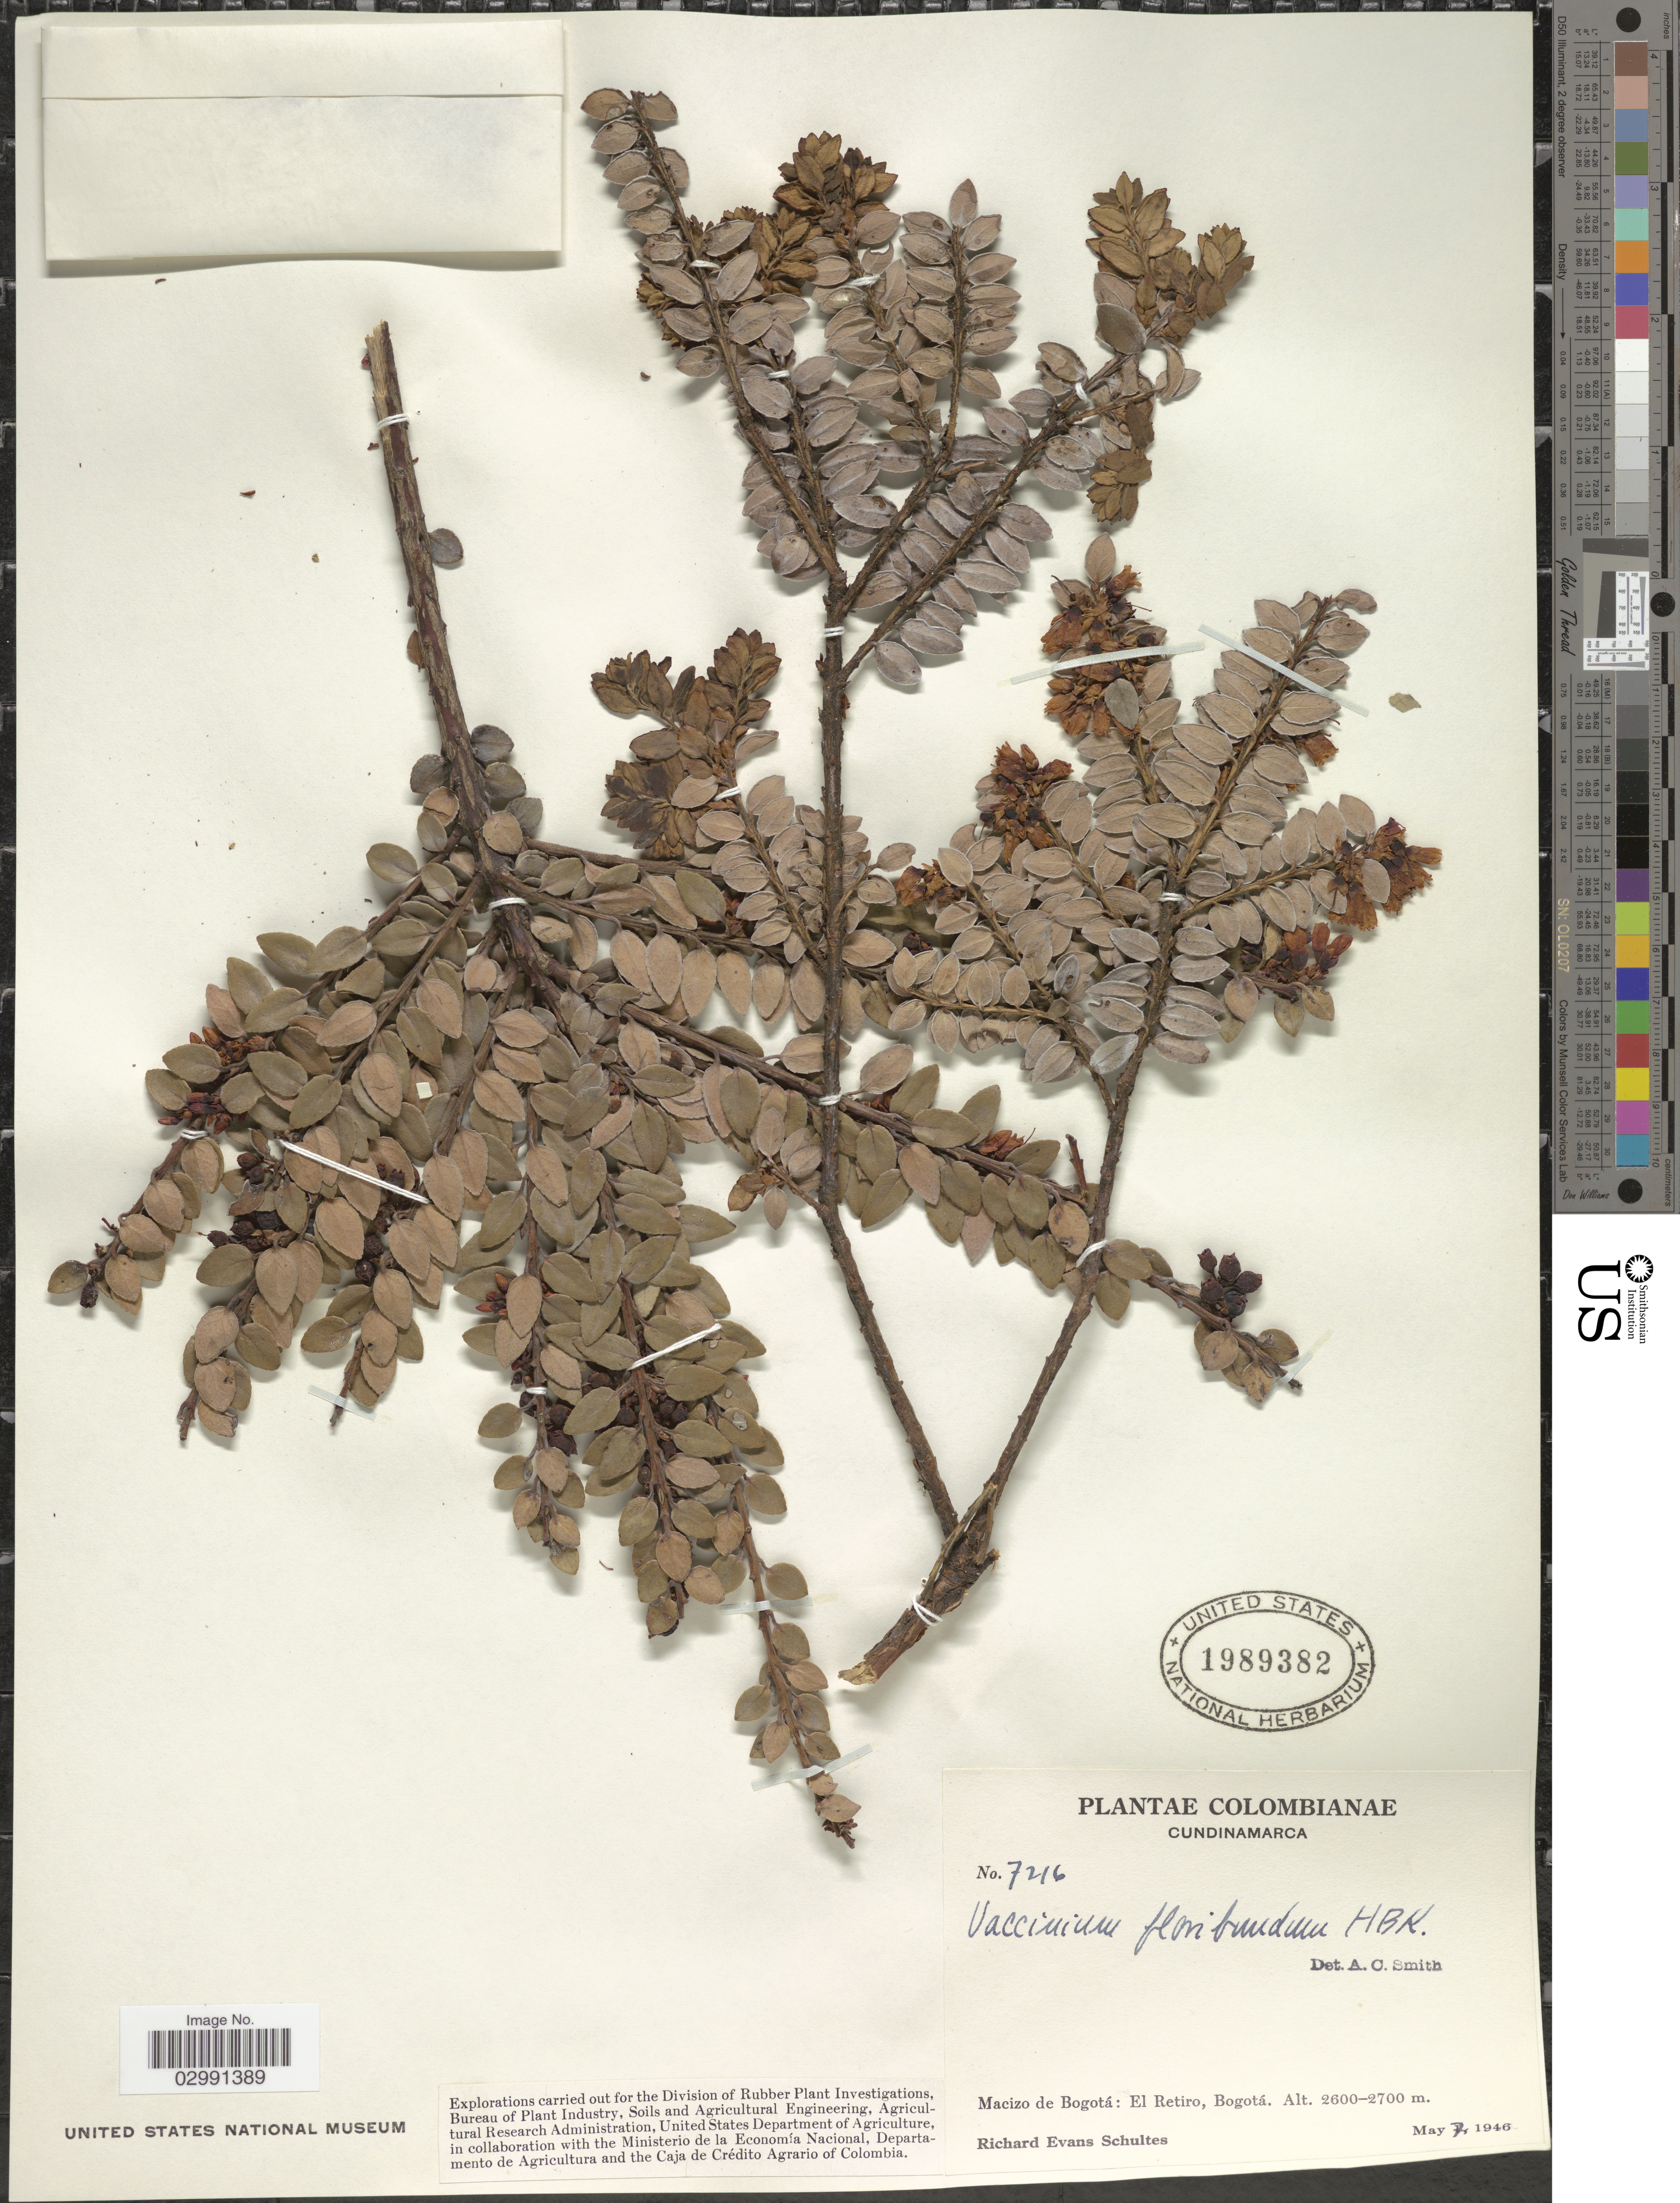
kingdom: Plantae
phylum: Tracheophyta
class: Magnoliopsida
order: Ericales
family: Ericaceae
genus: Vaccinium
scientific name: Vaccinium floribundum var. floribundum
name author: Kunth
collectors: R. E. Schultes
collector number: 7216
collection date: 1946-05-07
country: Colombia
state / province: Cundinamarca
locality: Macizo de Bogotá: El Retiro, Bogotá.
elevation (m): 2600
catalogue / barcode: US 1989382